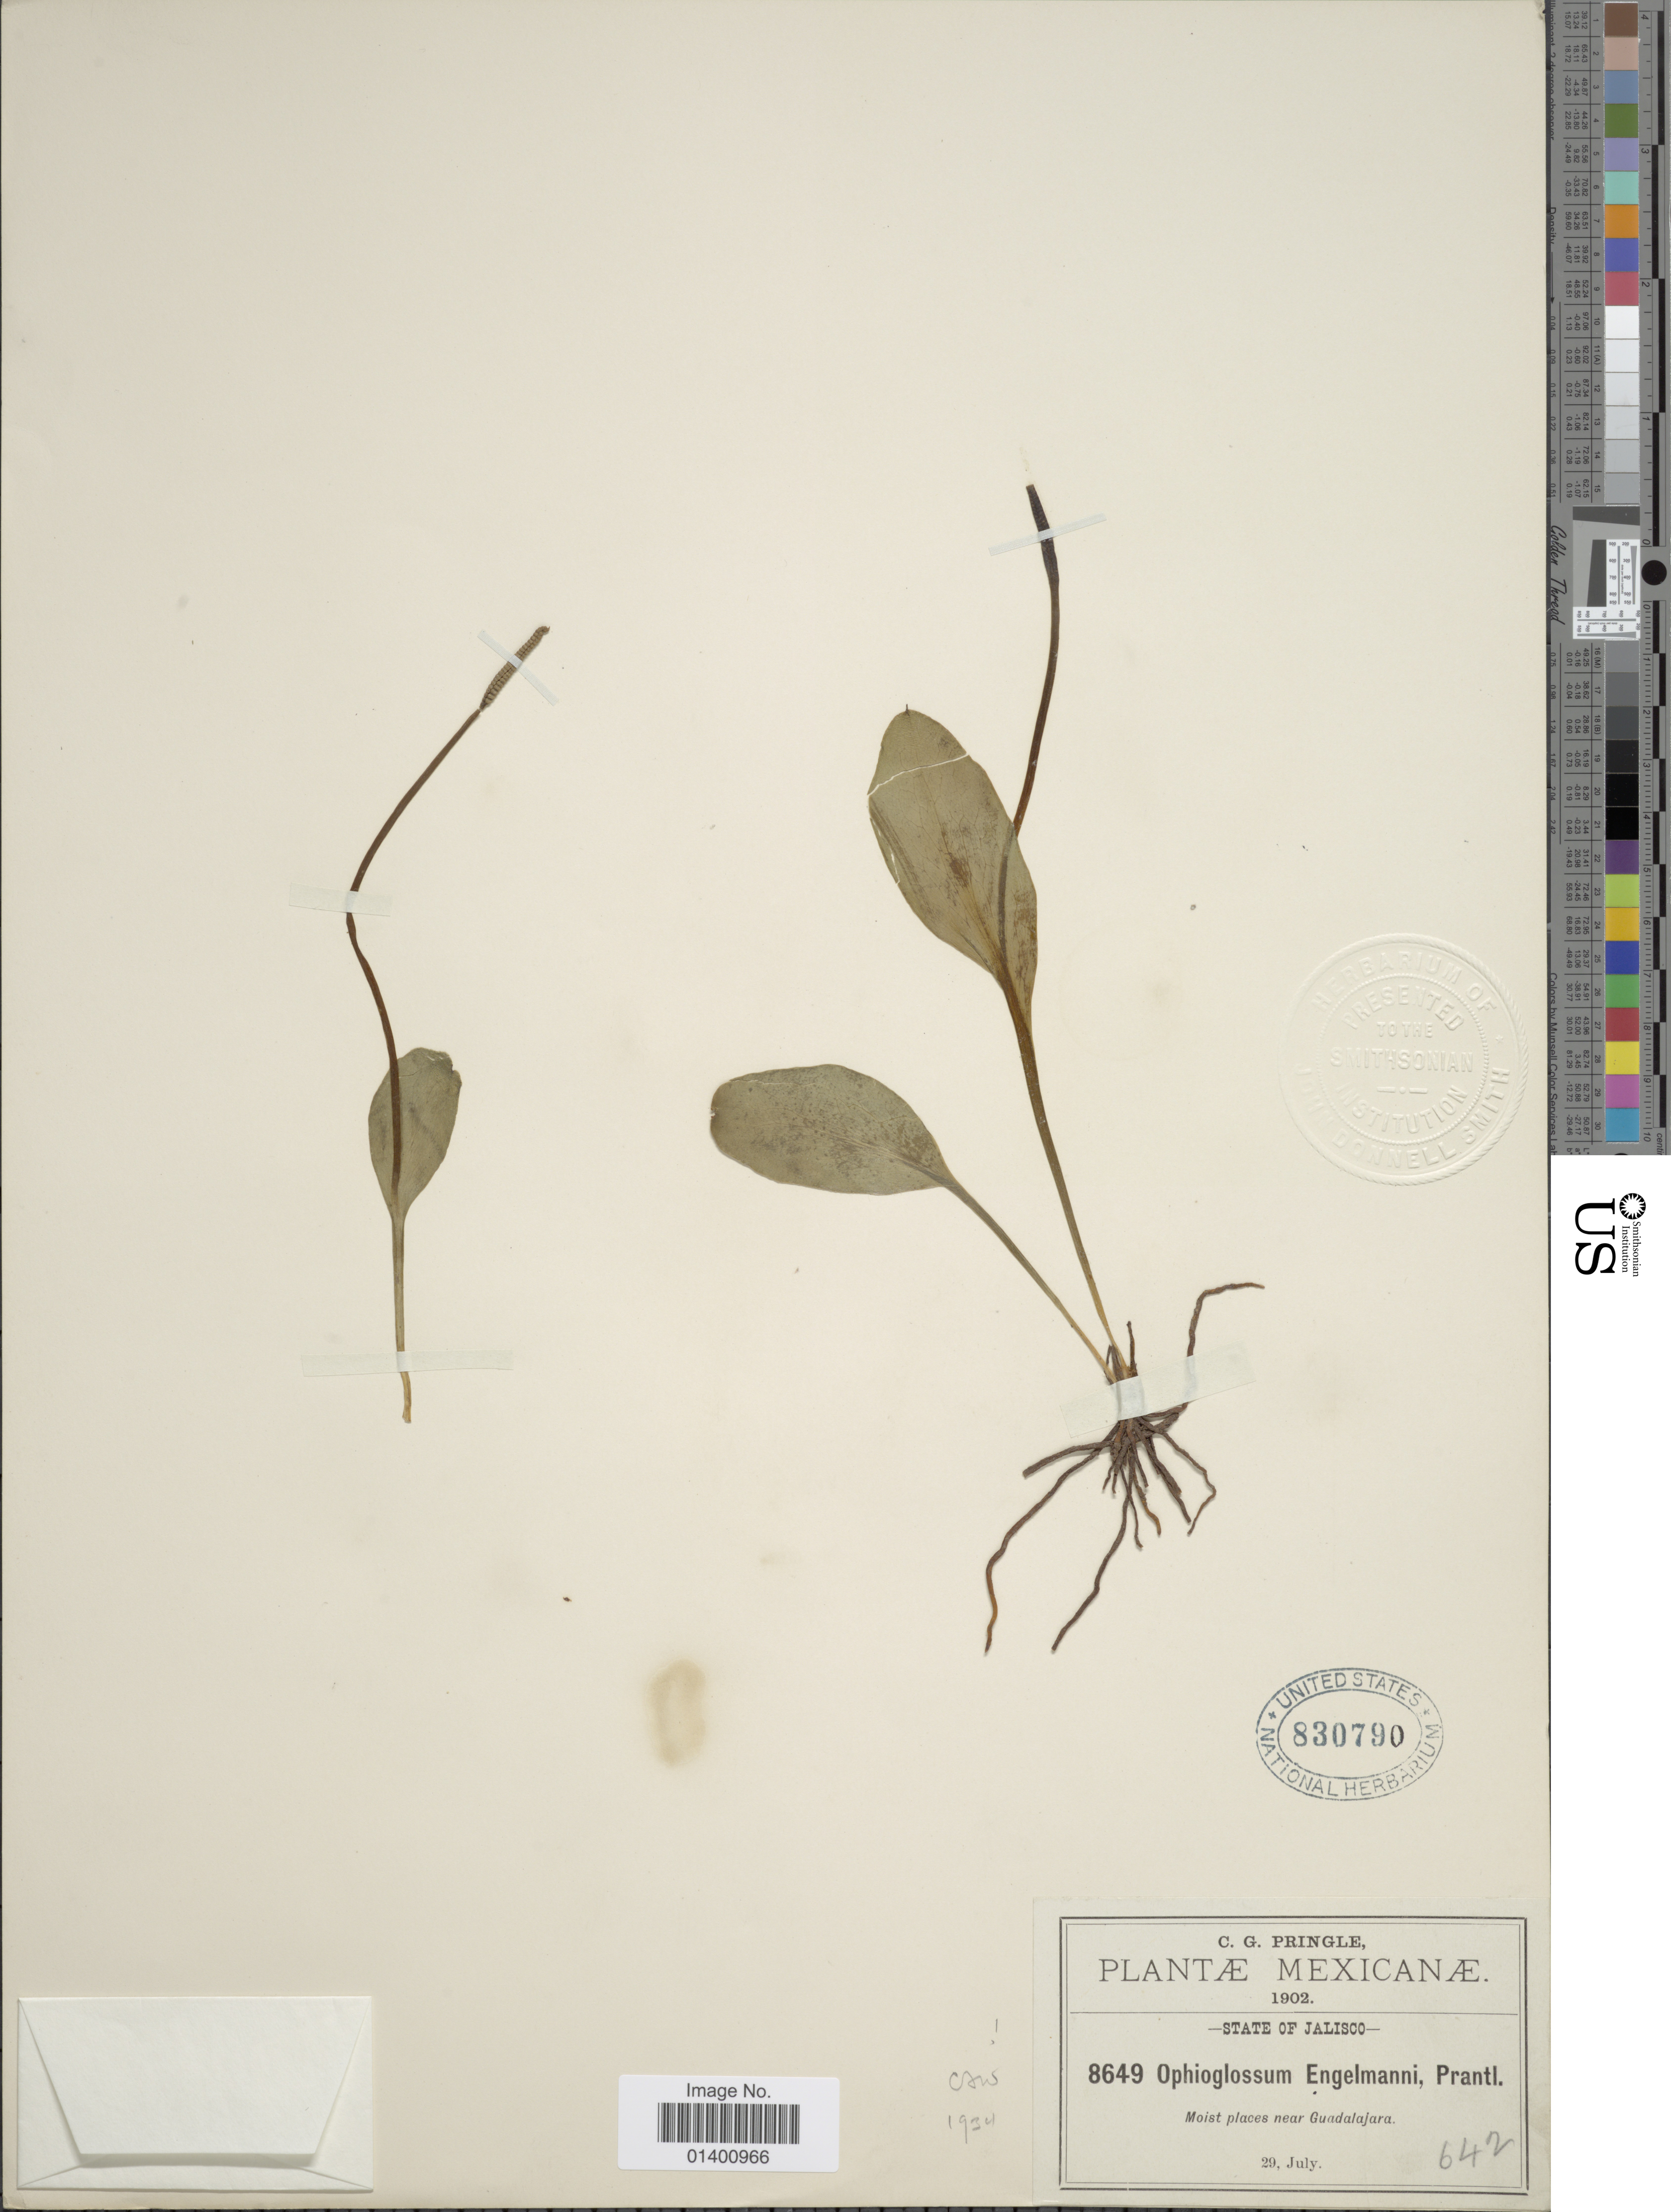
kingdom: Plantae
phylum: Tracheophyta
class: Polypodiopsida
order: Ophioglossales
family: Ophioglossaceae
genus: Ophioglossum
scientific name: Ophioglossum engelmannii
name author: Prantl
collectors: C. G. Pringle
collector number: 8649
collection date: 1902-07-29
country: Mexico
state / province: Jalisco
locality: Moist places near Guadalajara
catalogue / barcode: US 830790